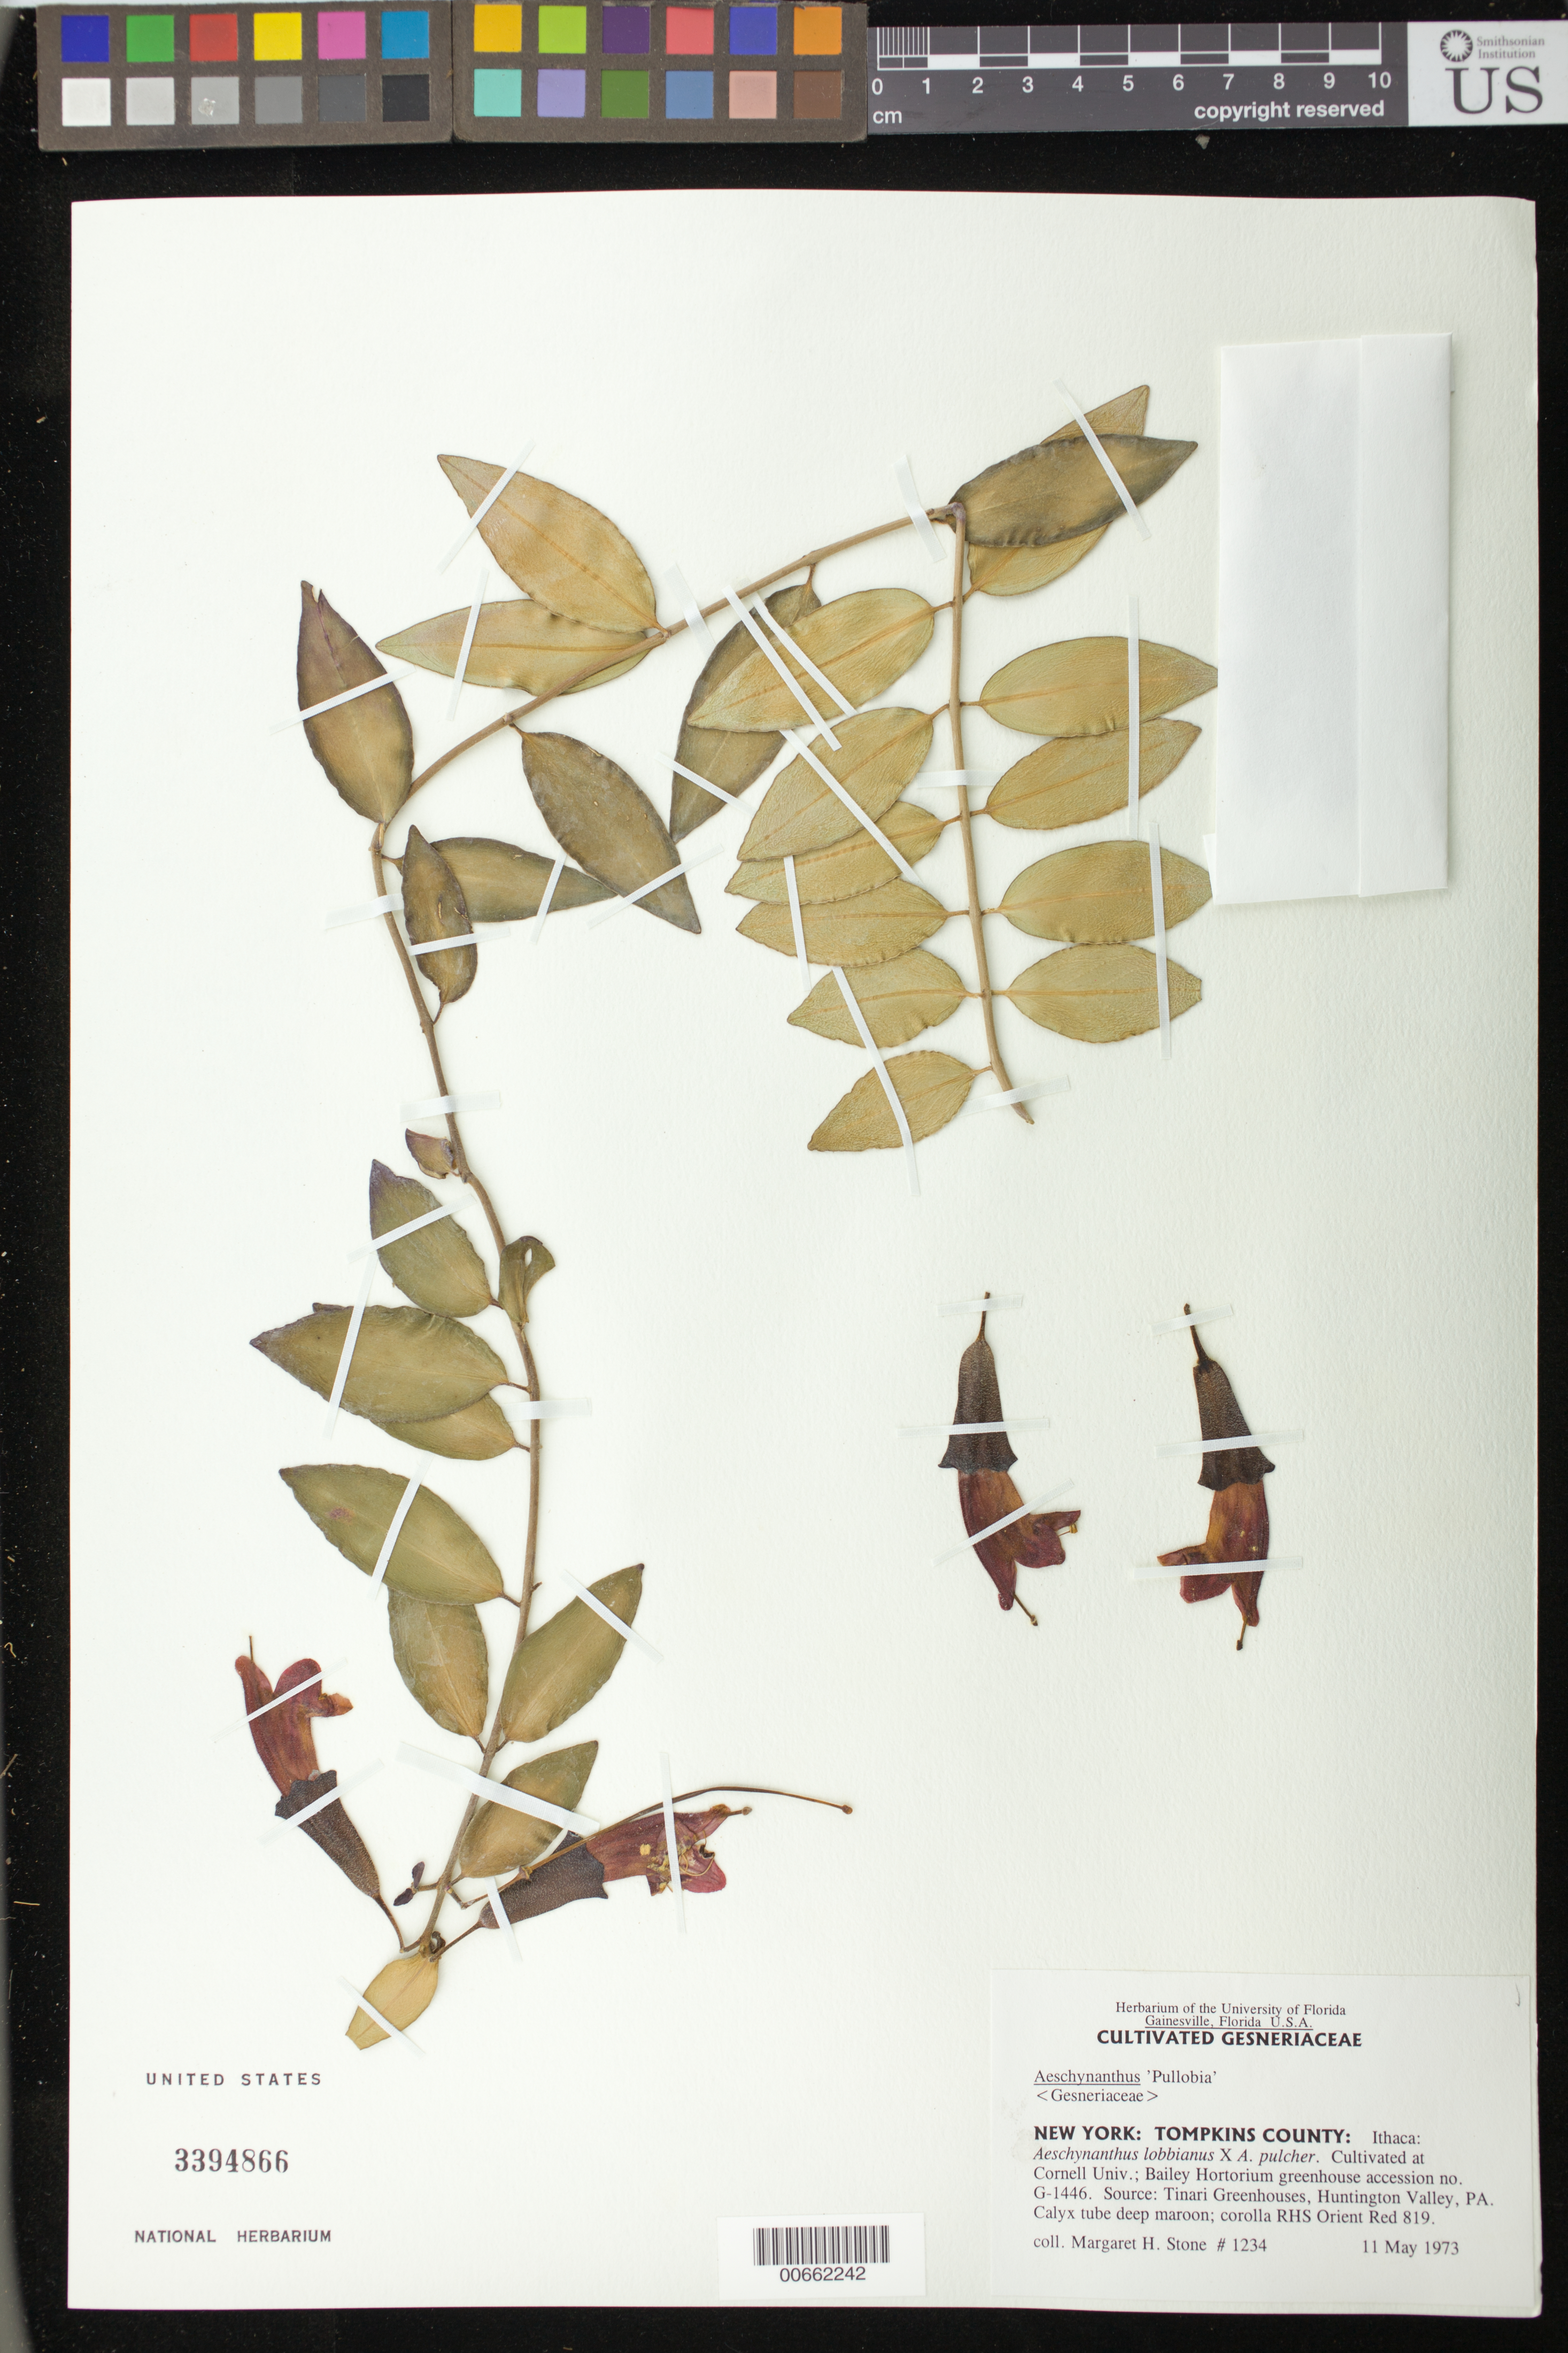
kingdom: Plantae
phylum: Tracheophyta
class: Magnoliopsida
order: Lamiales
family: Gesneriaceae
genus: Aeschynanthus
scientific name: Aeschynanthus 'Pullobia'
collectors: M. Stone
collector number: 1234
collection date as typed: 11 May 1973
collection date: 1973-05-11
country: United States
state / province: New York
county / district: Tompkins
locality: New York: Tompkins County: Ithaca [New York]: Cultivated at Cornell University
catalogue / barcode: US 3394866